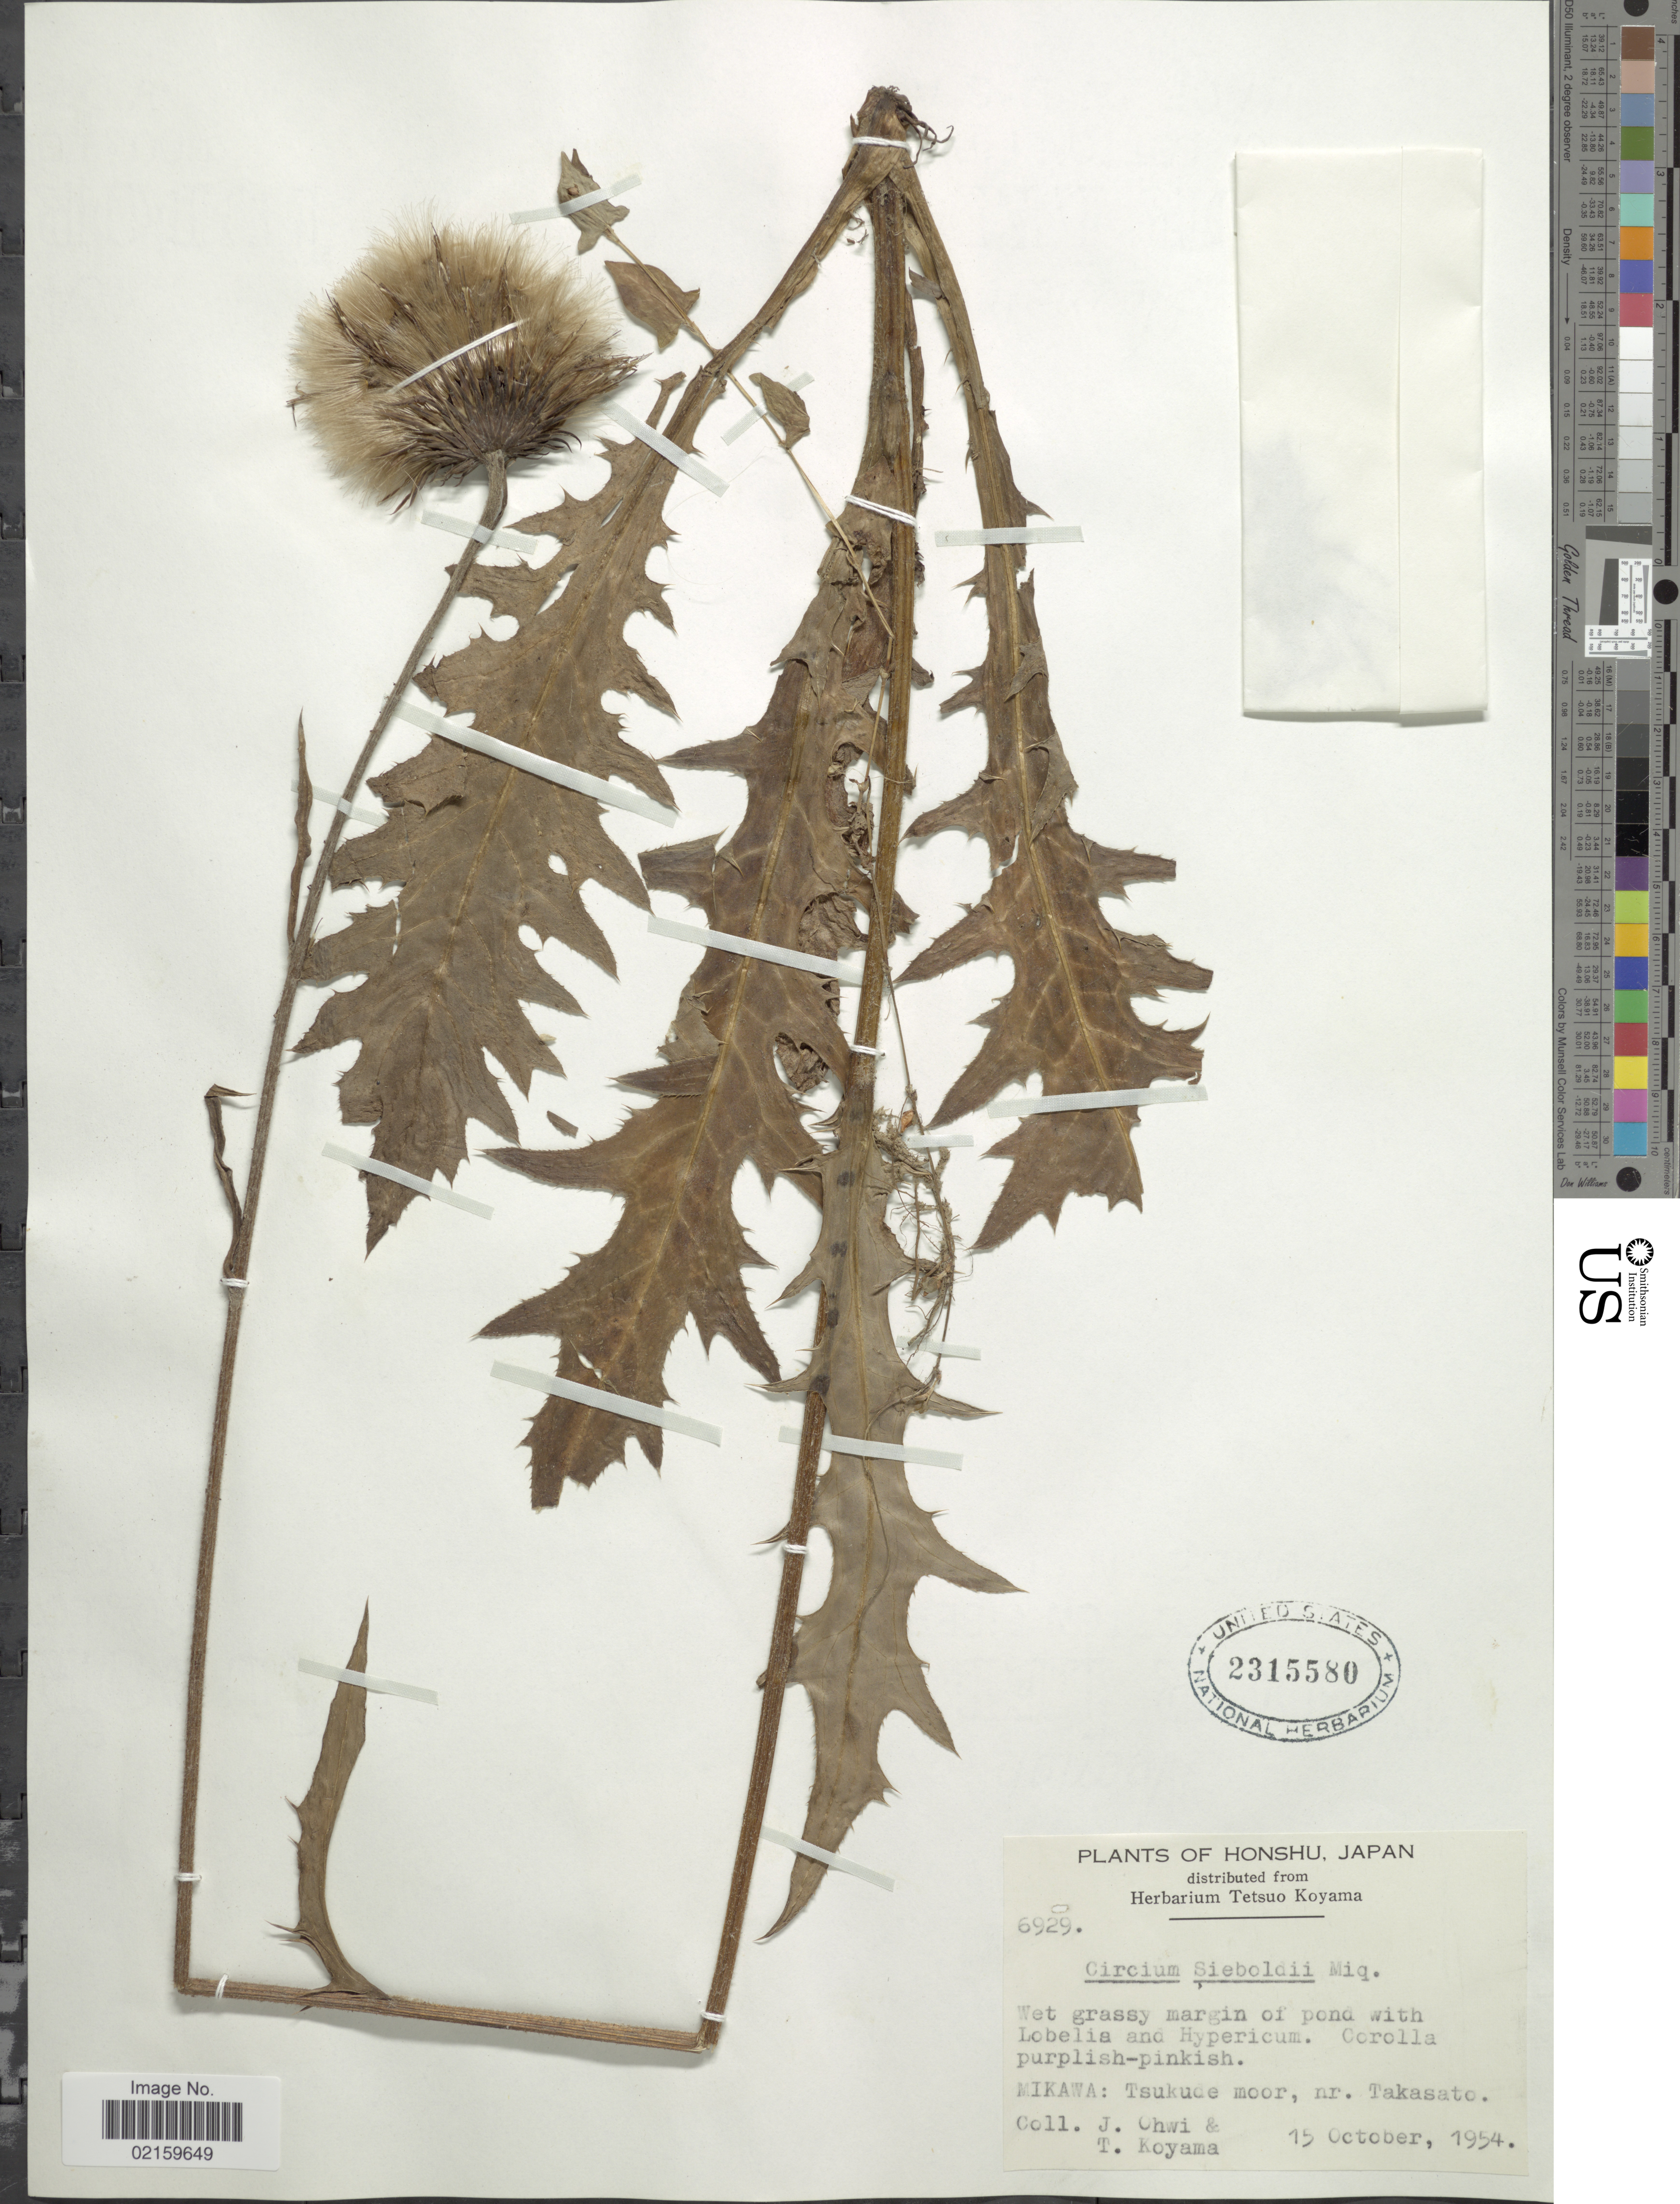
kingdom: Plantae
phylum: Tracheophyta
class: Magnoliopsida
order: Asterales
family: Asteraceae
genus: Cirsium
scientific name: Cirsium sieboldii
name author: Miq.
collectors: J. Ohwi & T. Koyama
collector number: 6929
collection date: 1954-10-15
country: Japan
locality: Honshu. Mikawa: Tsukude moor, nr. Takasato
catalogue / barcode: US 2315580